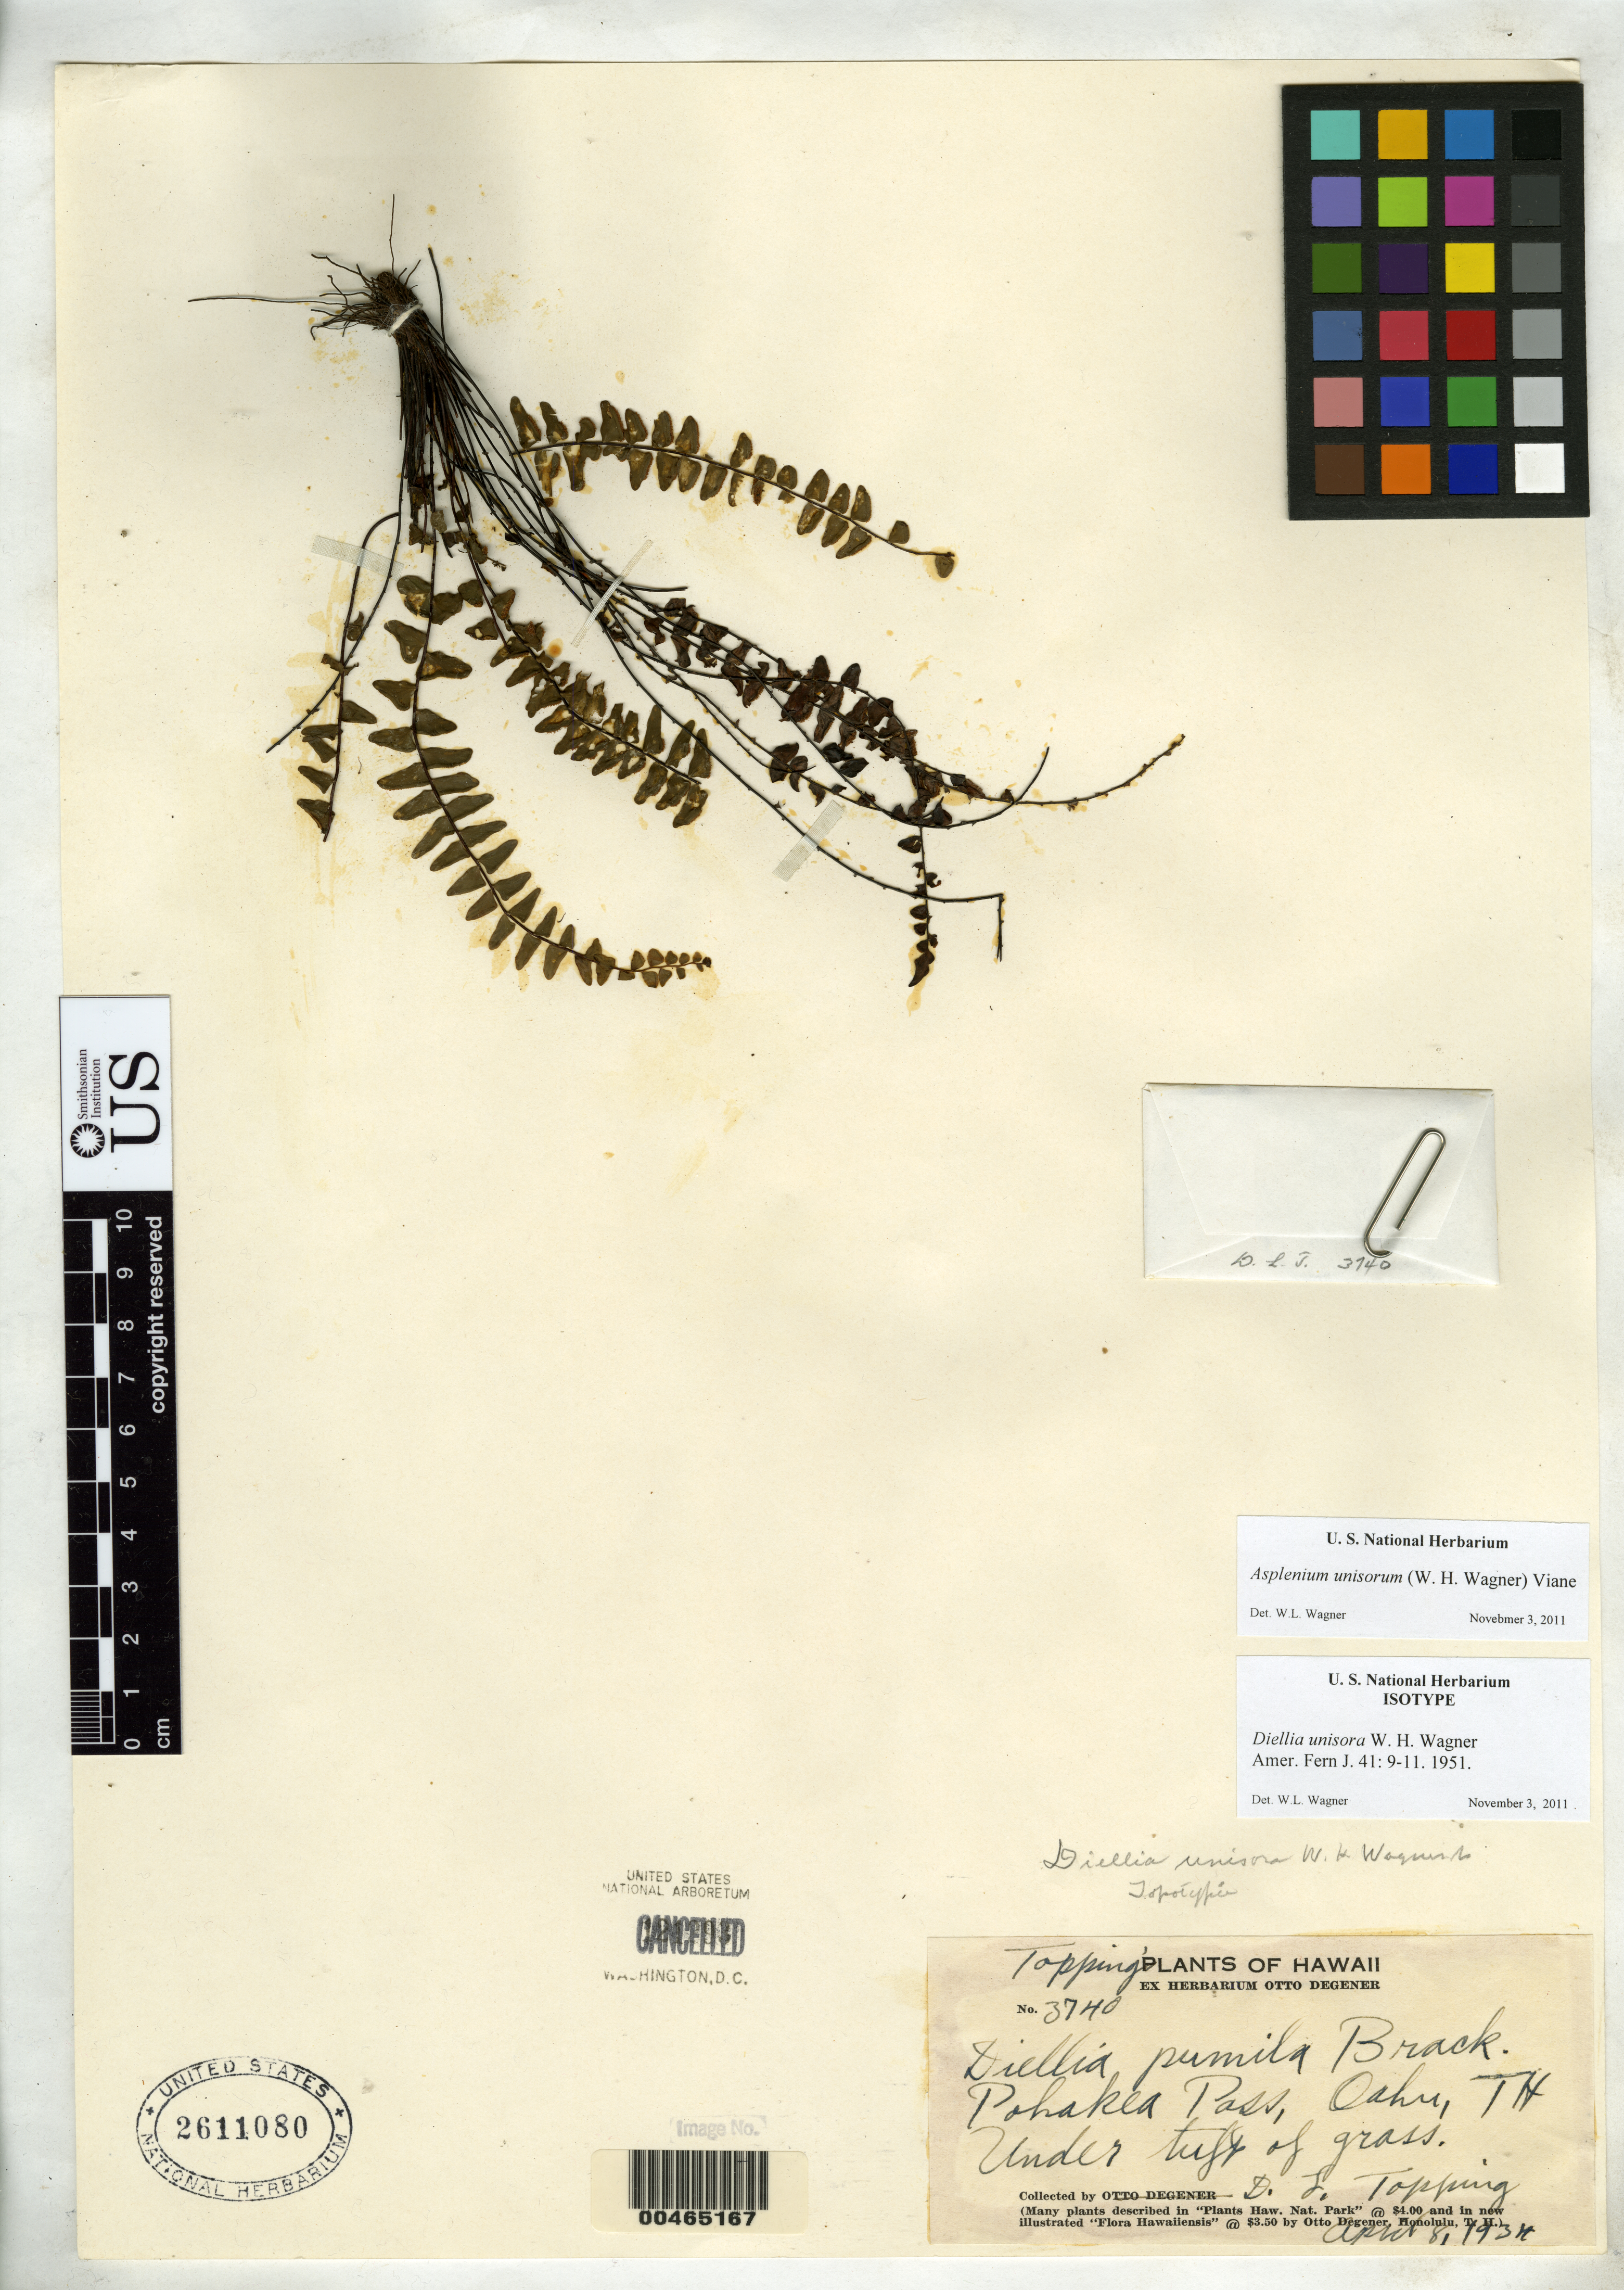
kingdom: Plantae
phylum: Tracheophyta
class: Polypodiopsida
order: Polypodiales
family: Aspleniaceae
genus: Diellia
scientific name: Diellia unisora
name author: W.H. Wagner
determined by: Wagner, W. L., (BOT), Smithsonian Institution - National Museum of Natural History (UNITED STATES)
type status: Isotype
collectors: D. L. Topping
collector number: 3740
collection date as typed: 8 Apr 1934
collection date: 1934-04-08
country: United States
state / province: Hawaii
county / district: Honolulu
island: Oahu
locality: Pohakea Pass, Oahu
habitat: Under tuft of grass.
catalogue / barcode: US 2611080